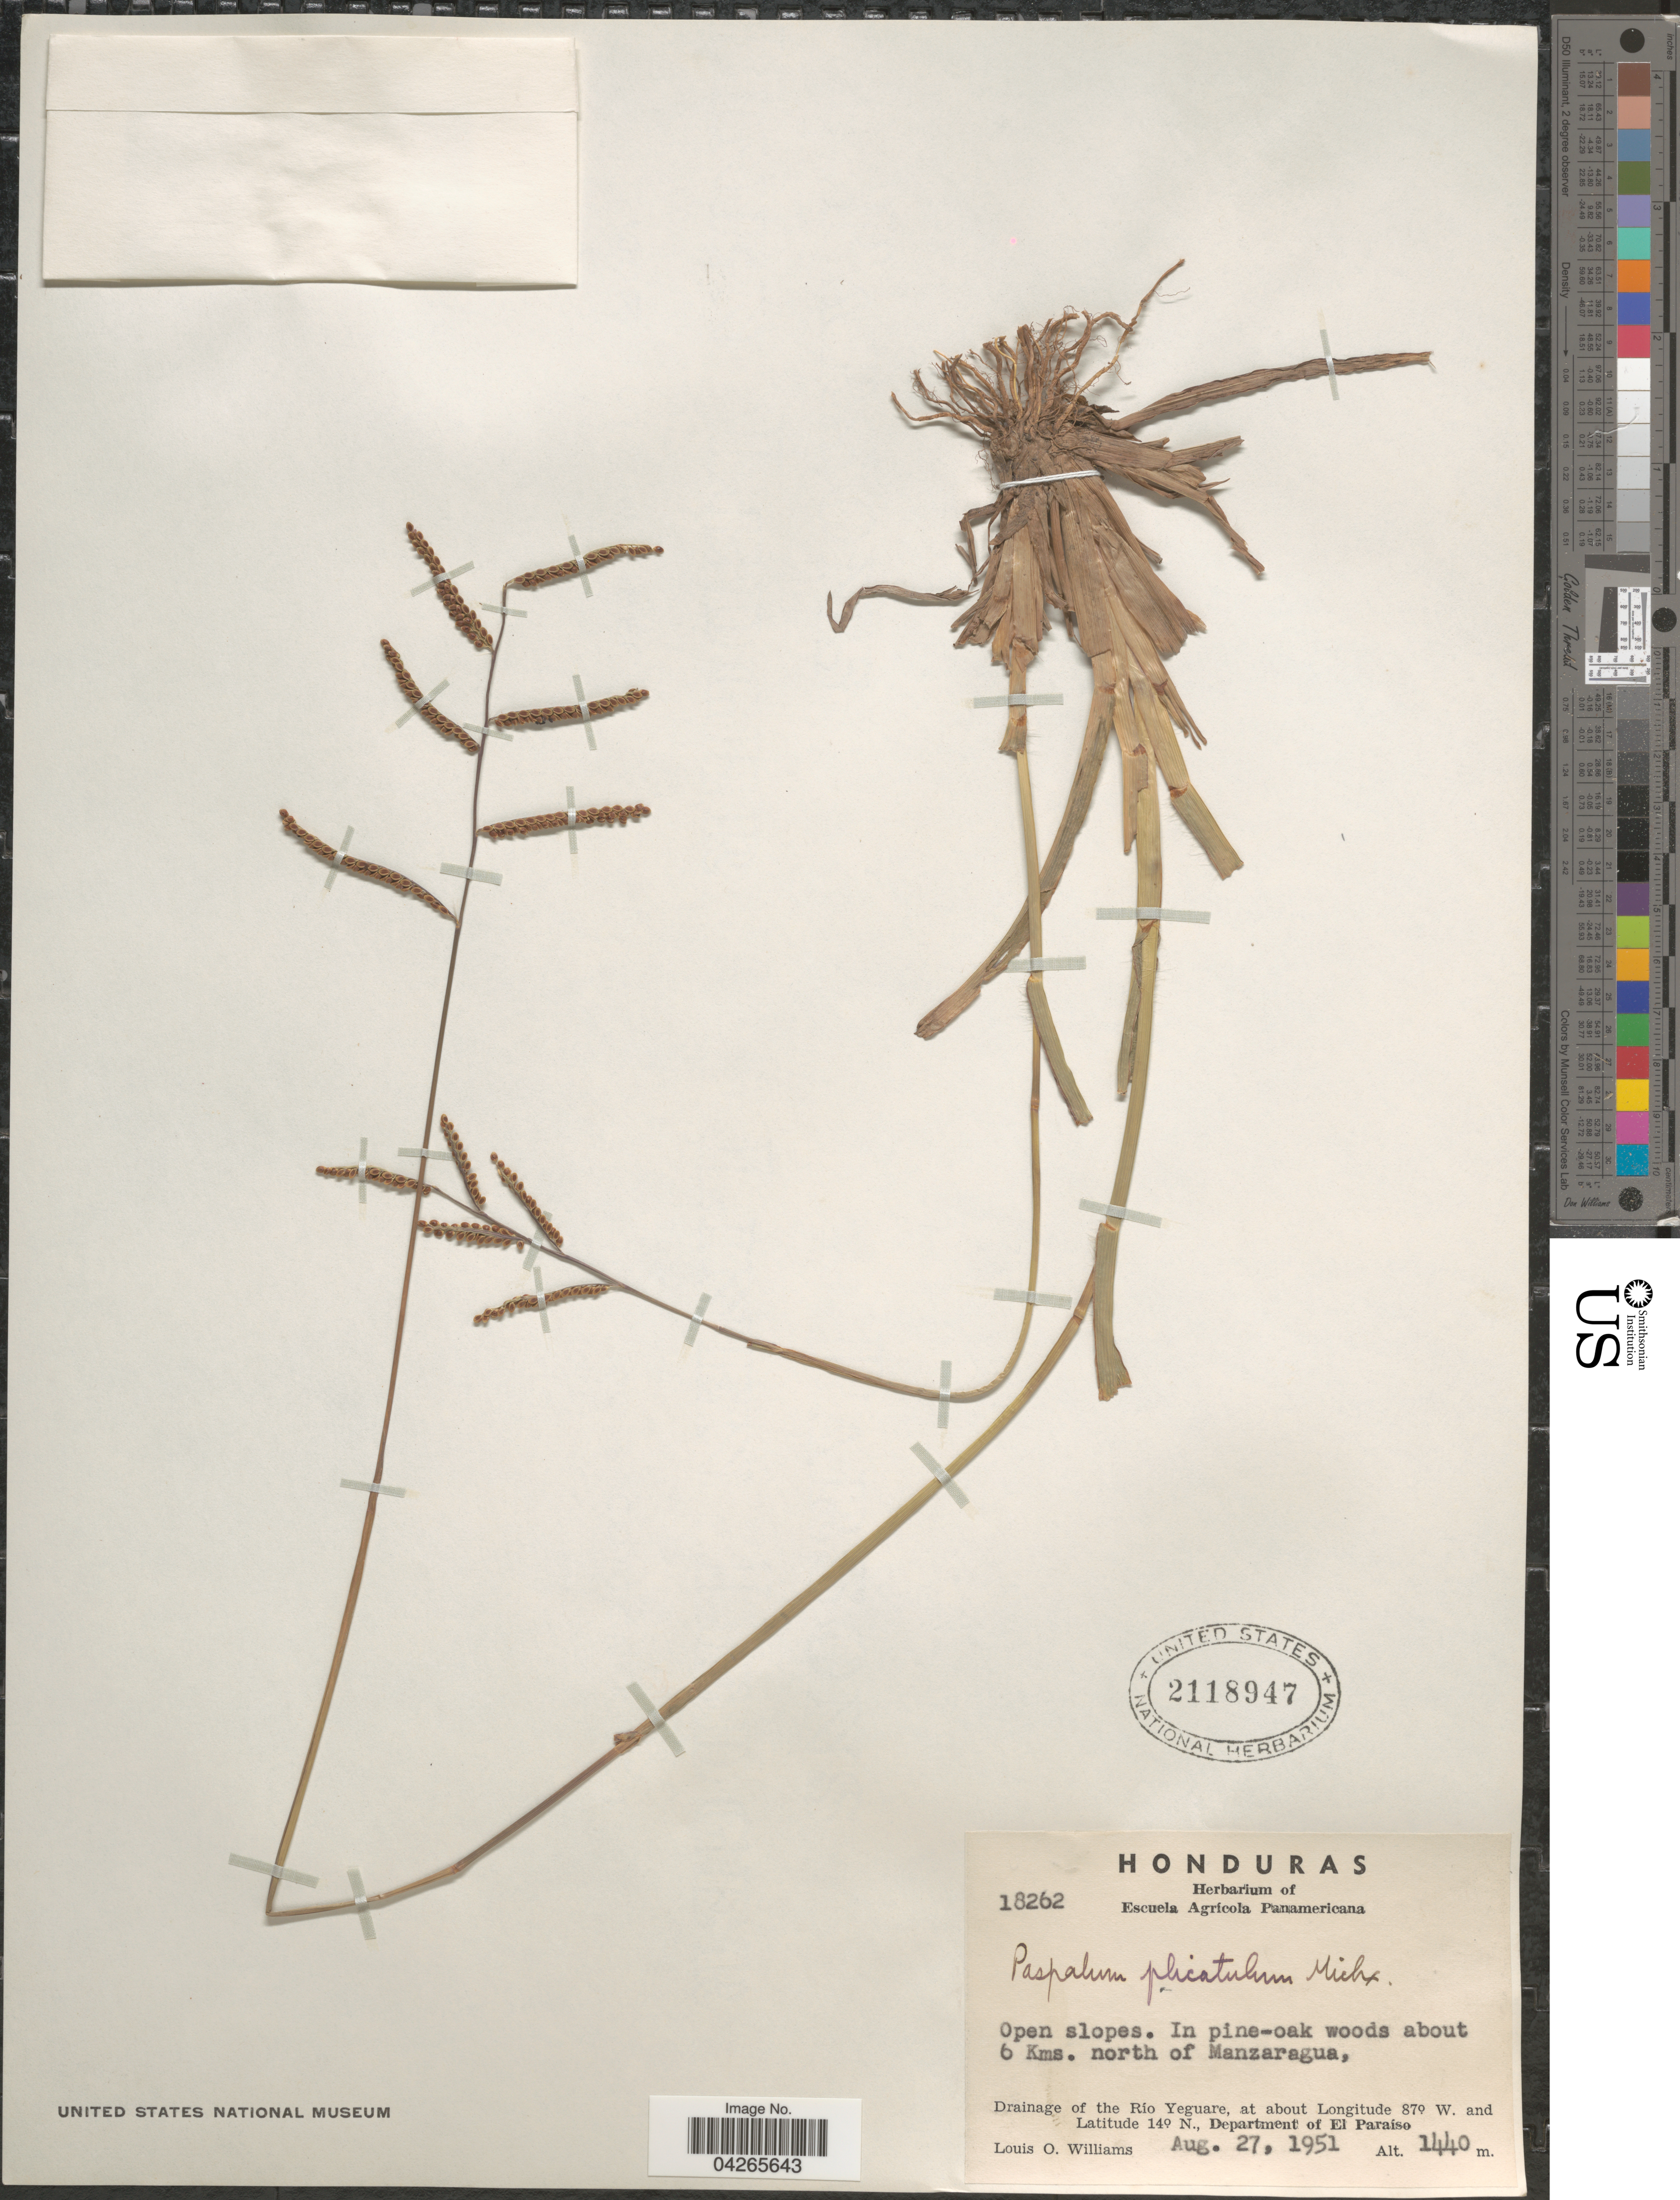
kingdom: Plantae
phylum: Tracheophyta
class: Liliopsida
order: Poales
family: Poaceae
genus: Paspalum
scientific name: Paspalum plicatulum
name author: Michx.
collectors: L. O. Williams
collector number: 18262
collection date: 1951-08-27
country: Honduras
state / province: El Paraiso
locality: Open slopes. In pine-oak woods about 6 Kms. north of Manzaragua, Drainage of the Río Yeguare, Department of El Paraíso.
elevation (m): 1440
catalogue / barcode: US 2118947